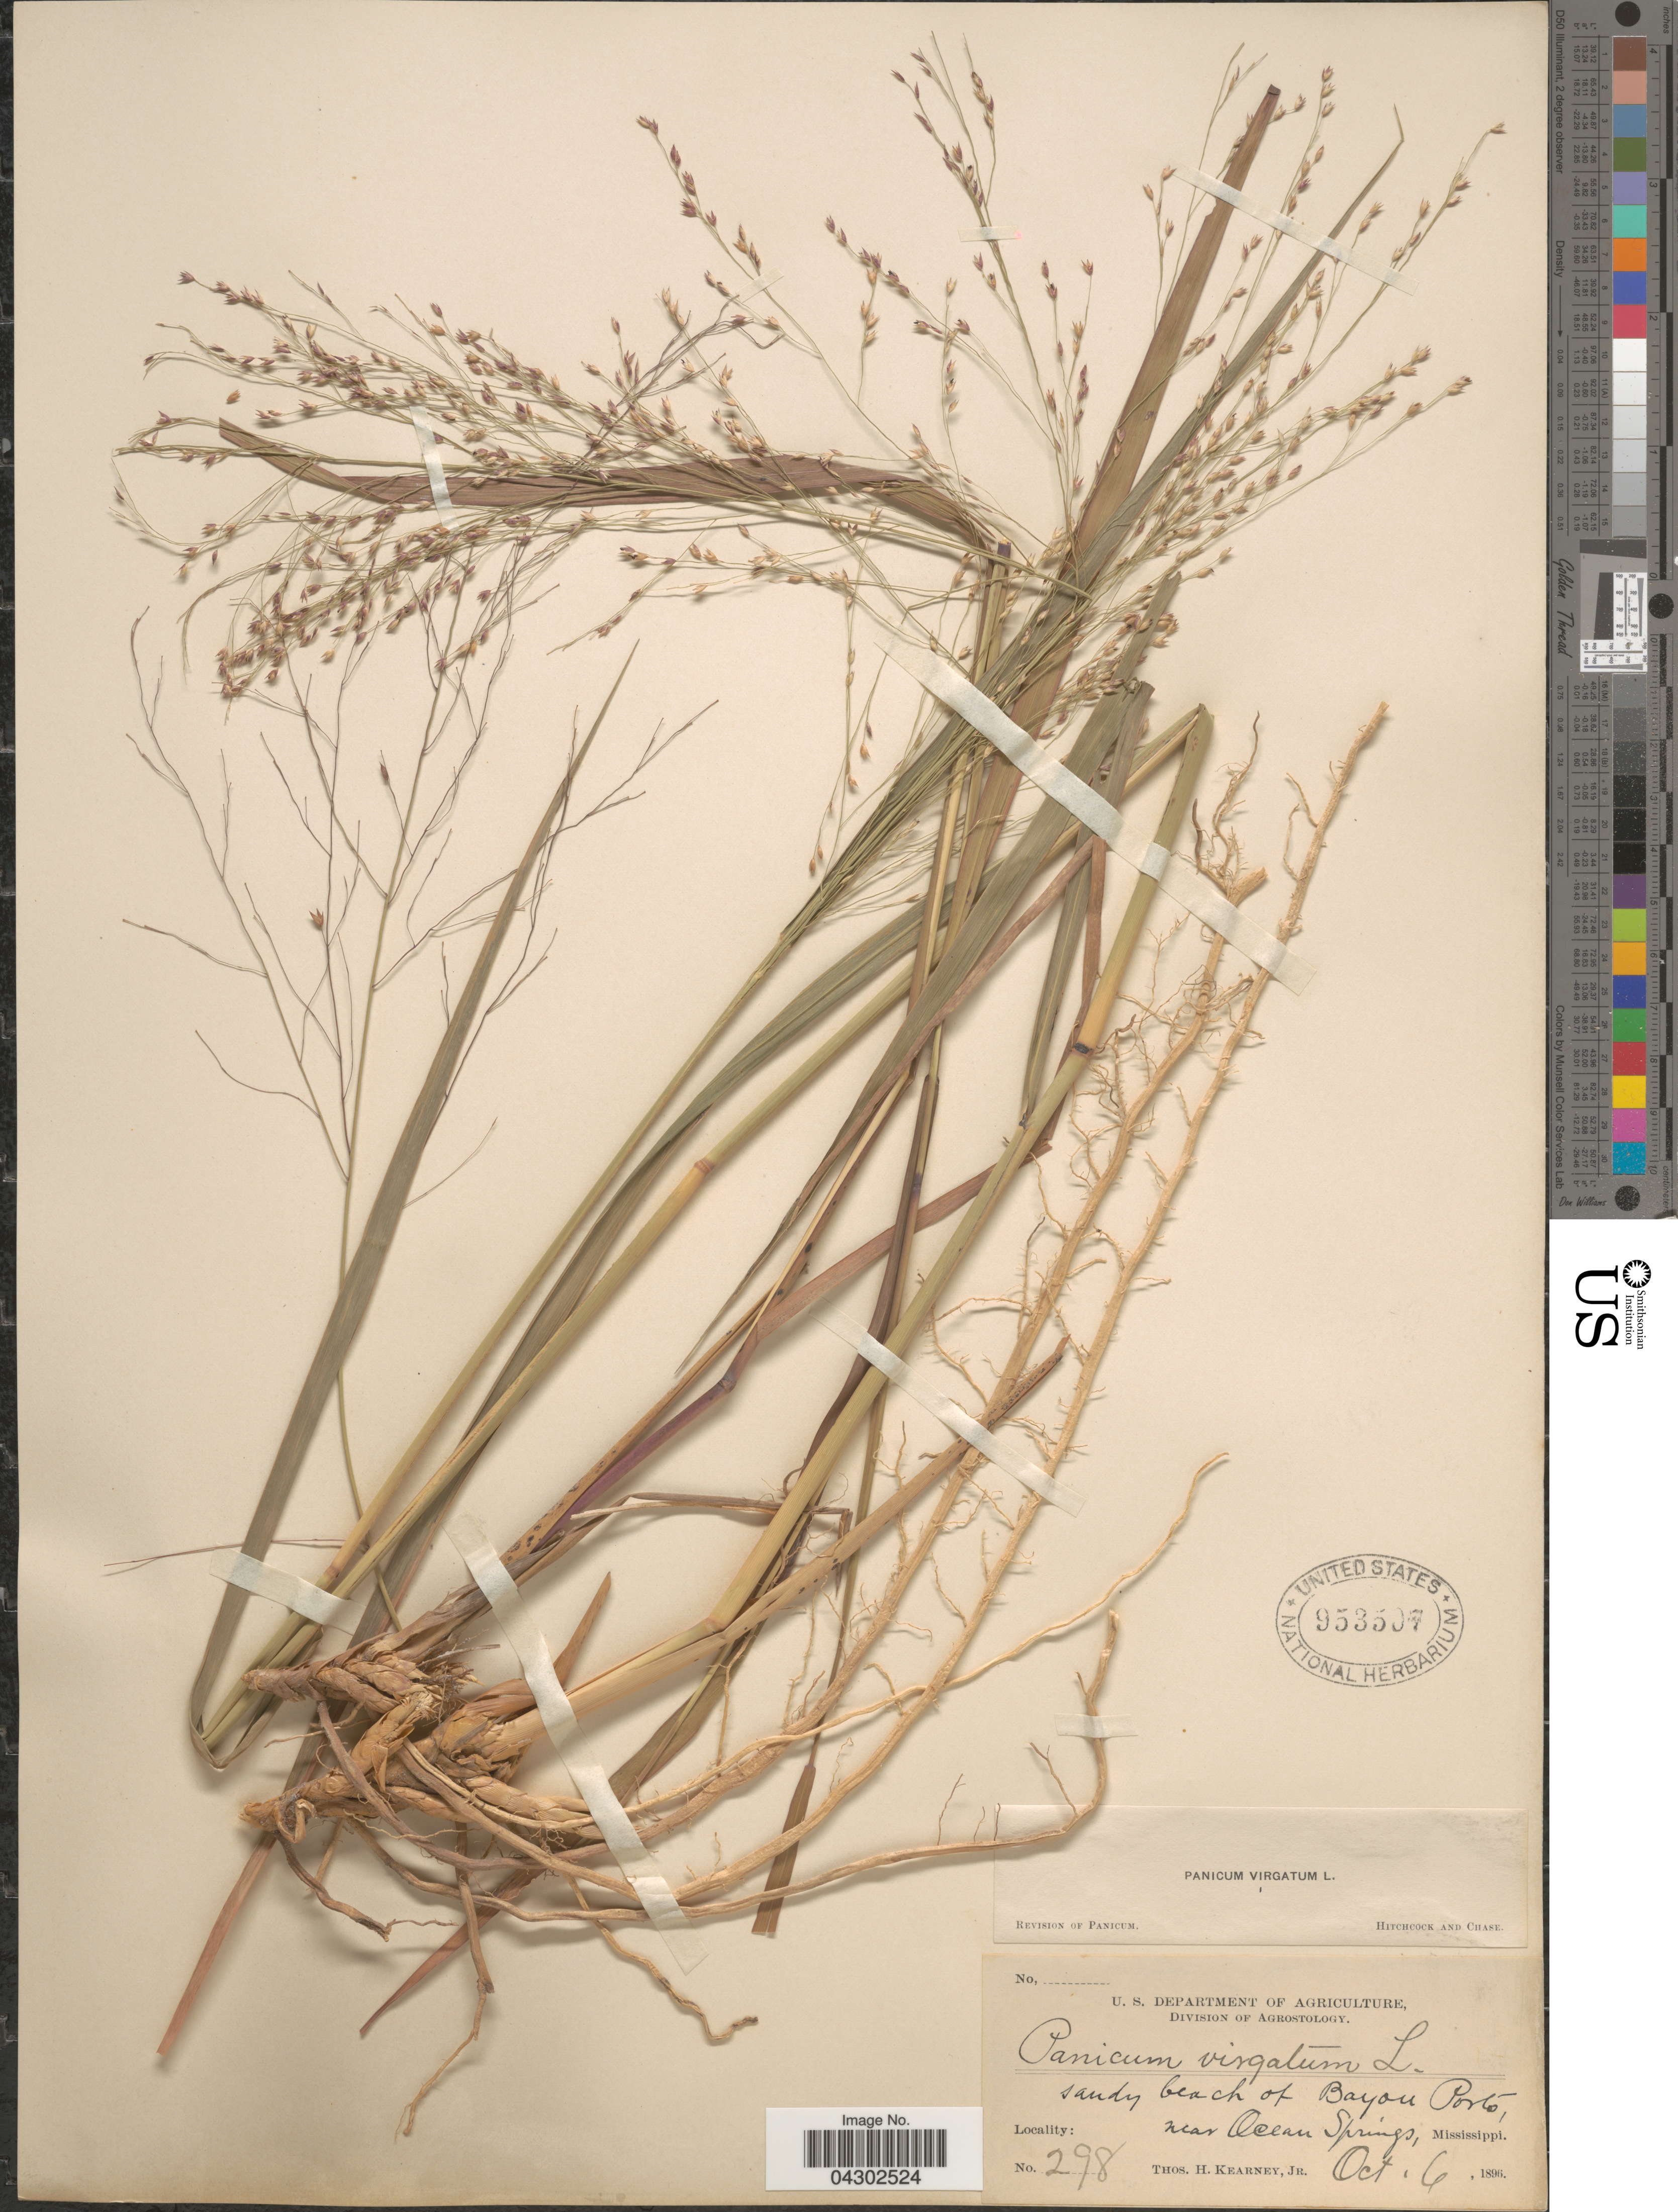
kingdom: Plantae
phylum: Tracheophyta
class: Liliopsida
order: Poales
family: Poaceae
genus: Panicum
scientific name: Panicum virgatum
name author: L.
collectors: T. H. Kearney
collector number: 298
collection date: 1896-10-06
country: United States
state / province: Mississippi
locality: Sandy beach of Bayou Ports, near Ocean Springs.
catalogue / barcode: US 953507